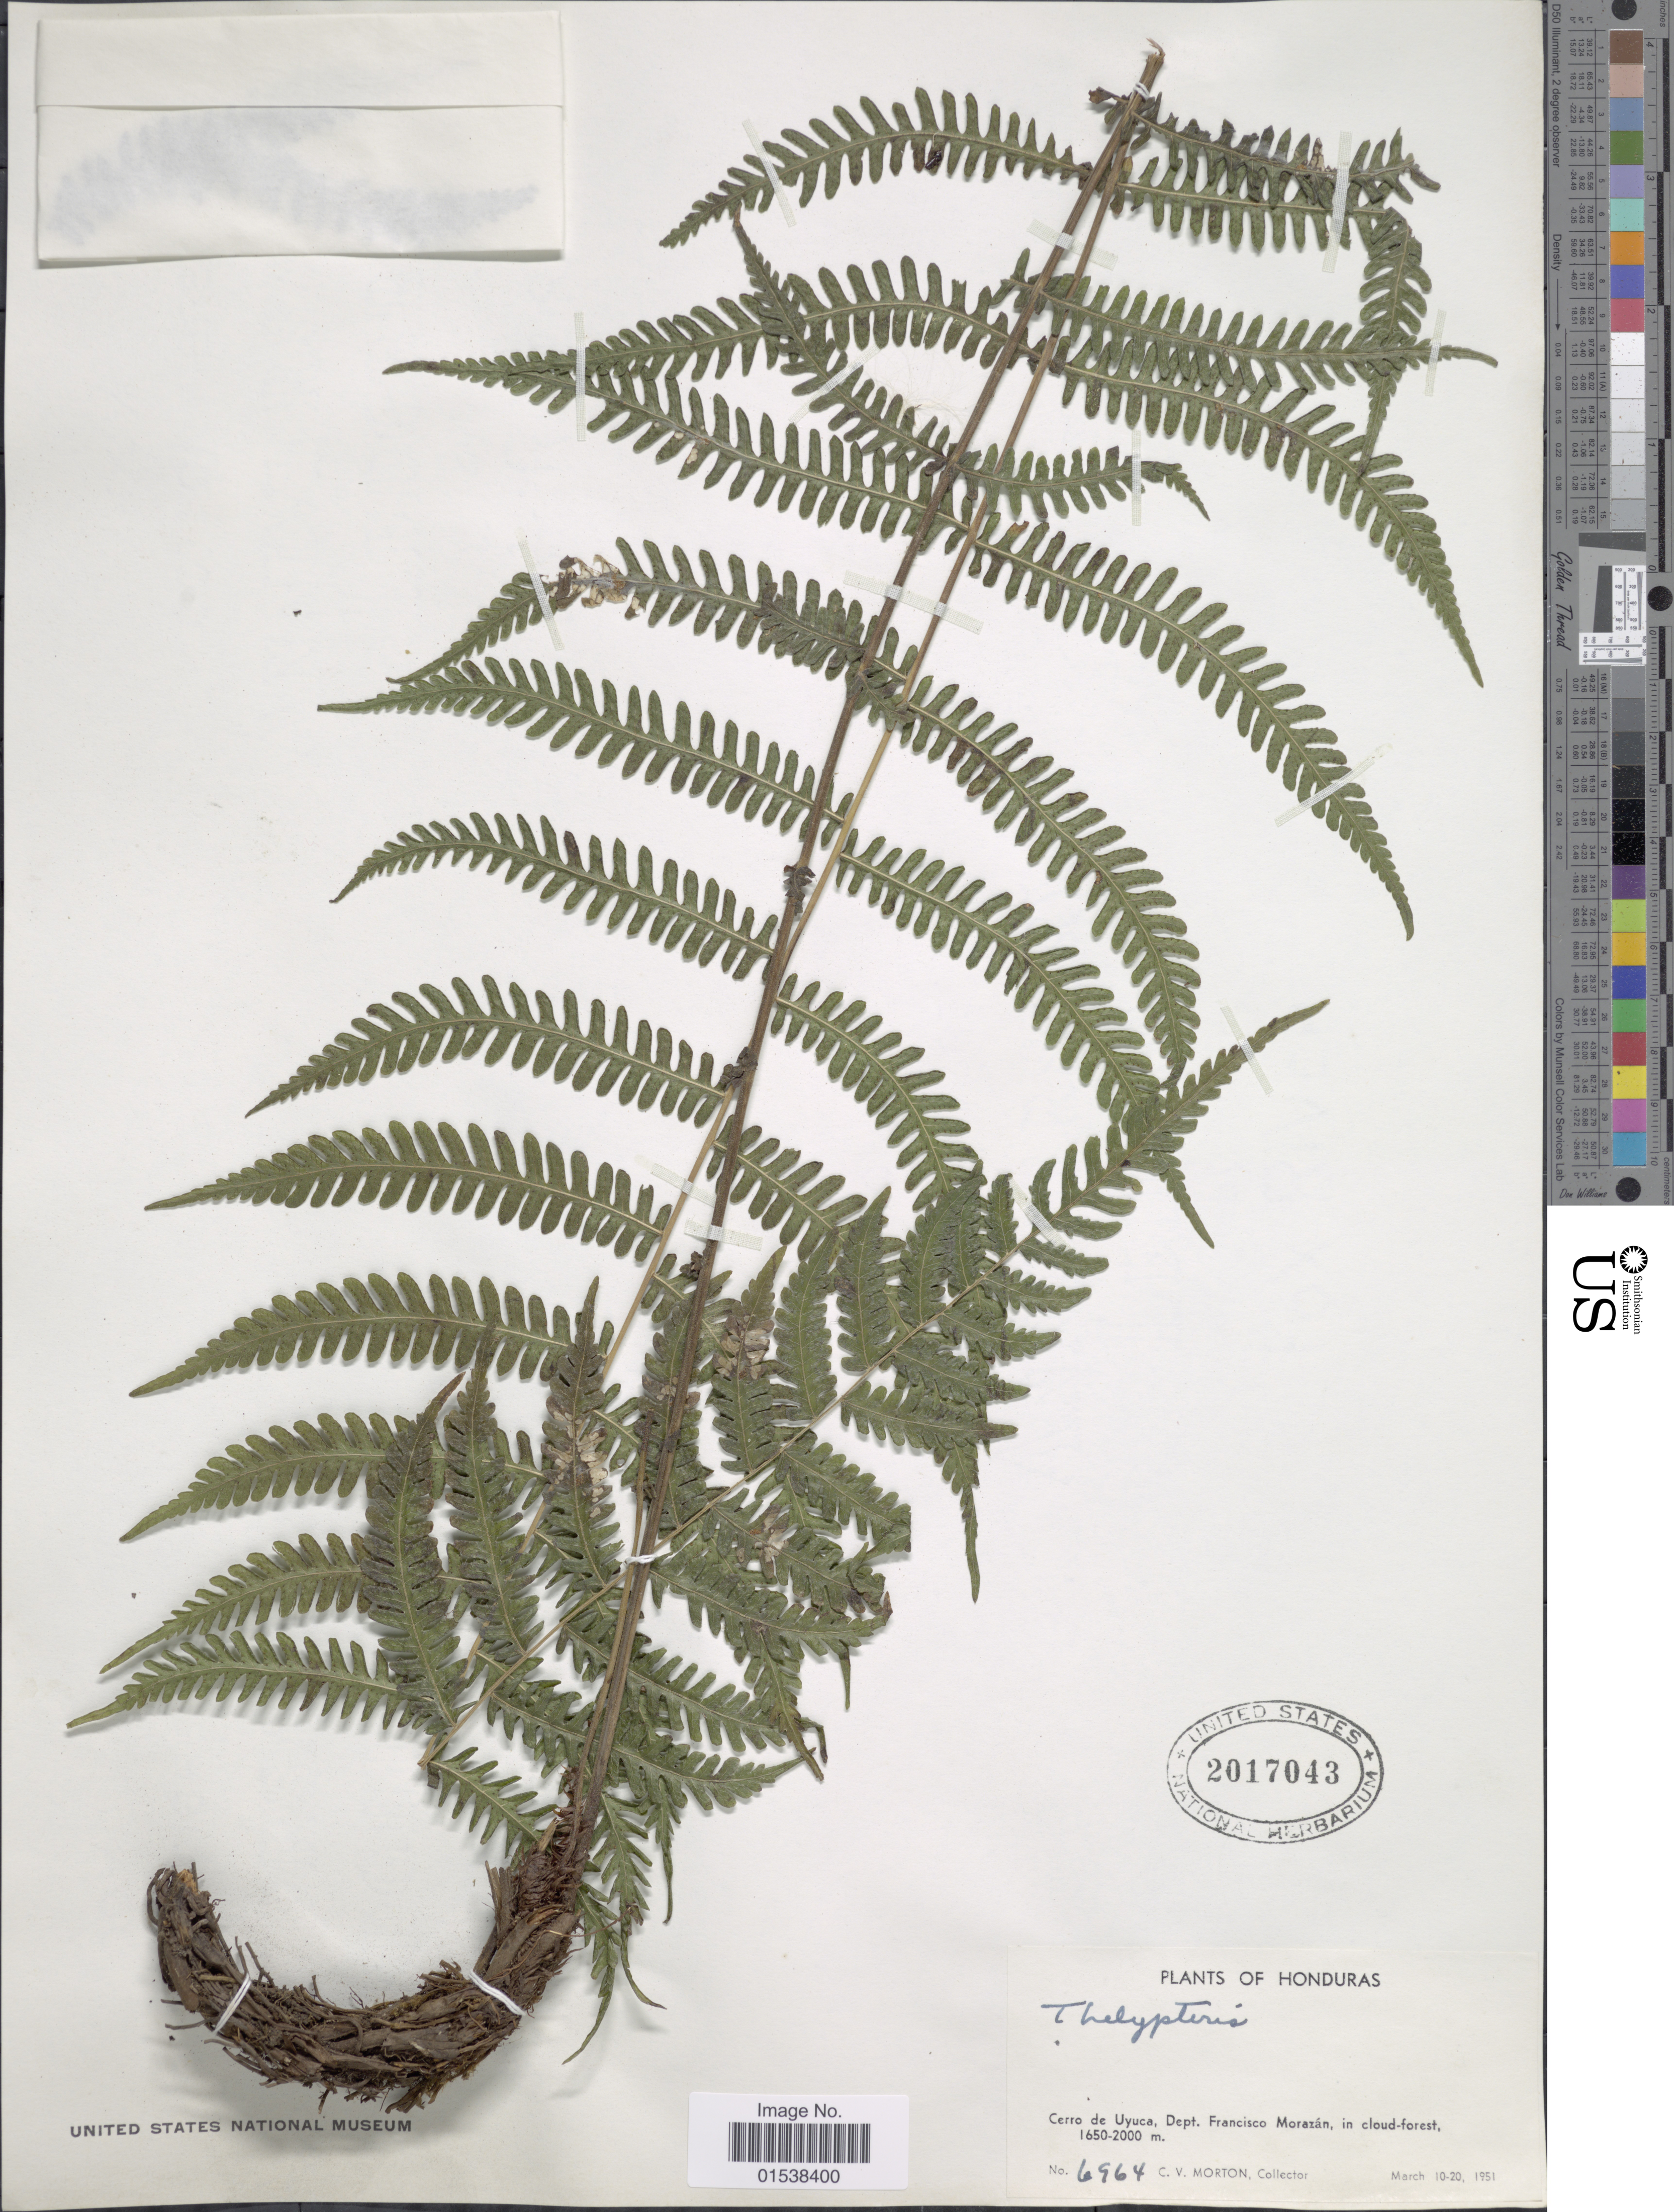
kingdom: Plantae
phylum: Tracheophyta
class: Polypodiopsida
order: Polypodiales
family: Thelypteridaceae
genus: Amauropelta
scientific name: Amauropelta melanochlaena (C. Chr.) comb. nov., ined 2015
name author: (C. Chr.)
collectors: C. V. Morton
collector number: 6964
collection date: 1951-03-10/1951-03-20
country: Honduras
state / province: Fco. Morazán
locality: Cerro de Uyuca, Dept. Francisco Morazan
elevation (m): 1650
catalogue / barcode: US 2017043